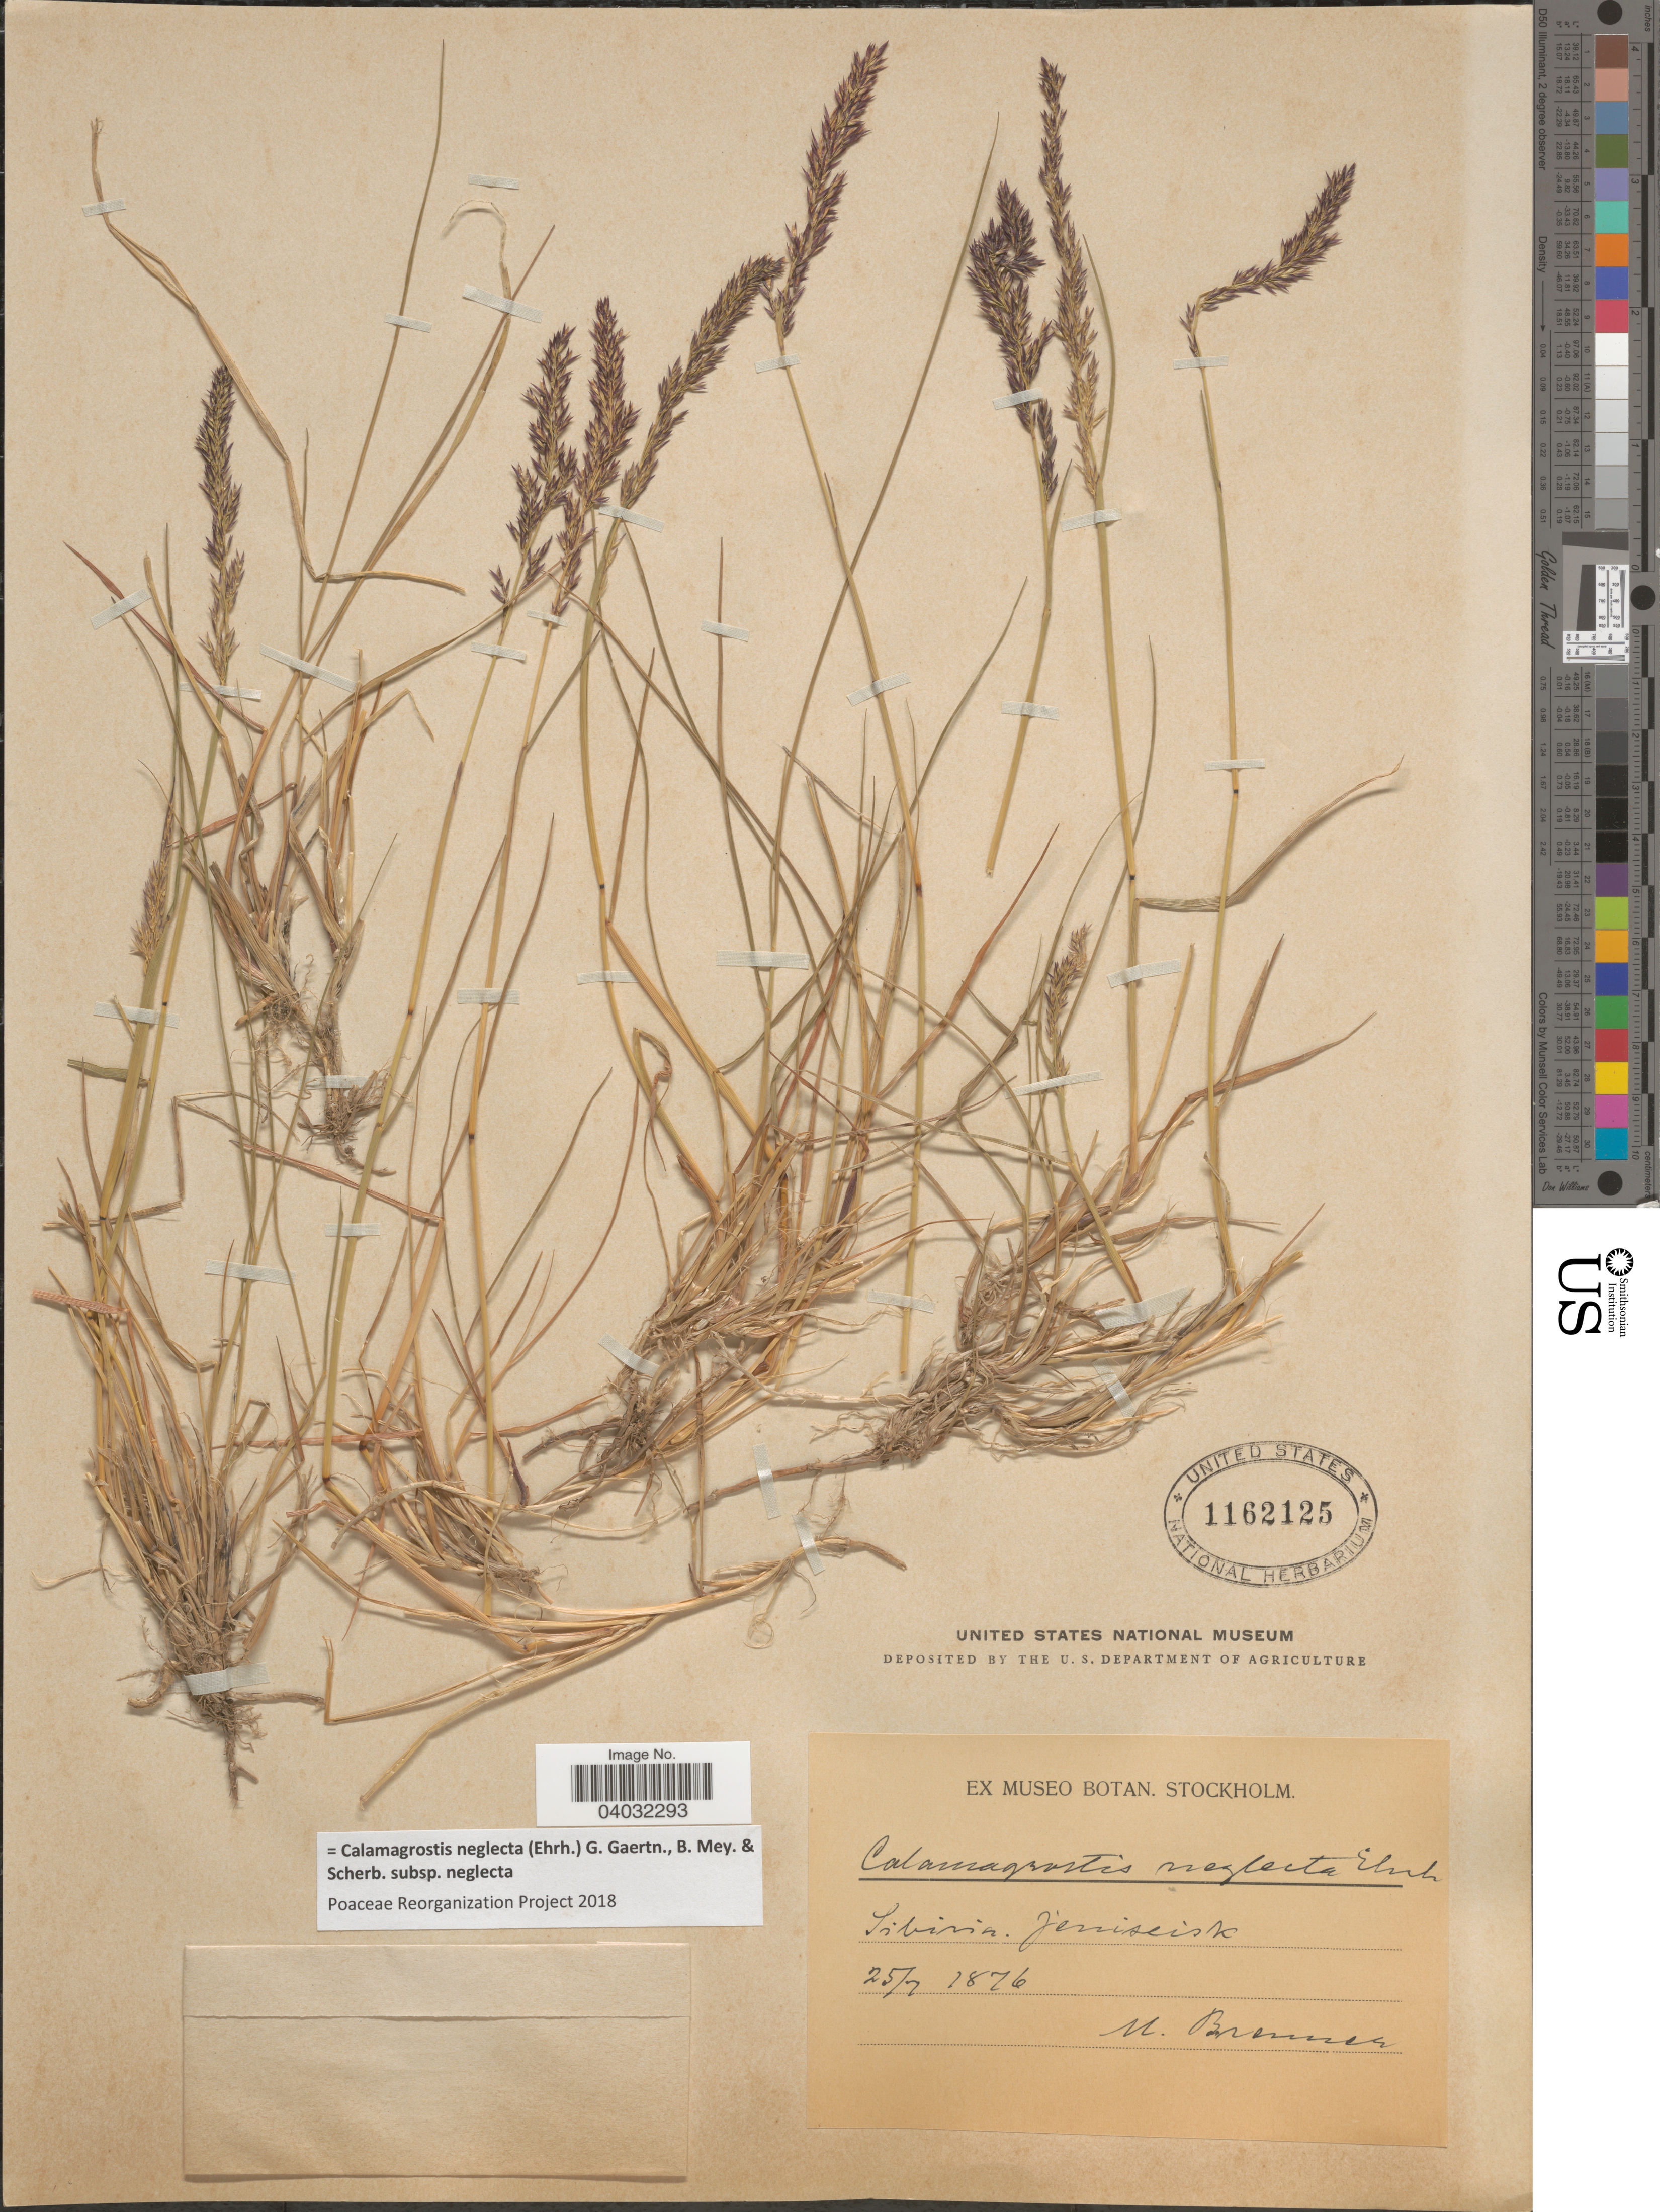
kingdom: Plantae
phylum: Tracheophyta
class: Liliopsida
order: Poales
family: Poaceae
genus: Calamagrostis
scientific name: Calamagrostis neglecta subsp. neglecta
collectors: M. Brenner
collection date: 1876-07-25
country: Russian Federation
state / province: Krasnoyarsk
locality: Sibiria. Jeniseisk.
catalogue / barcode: US 1162125